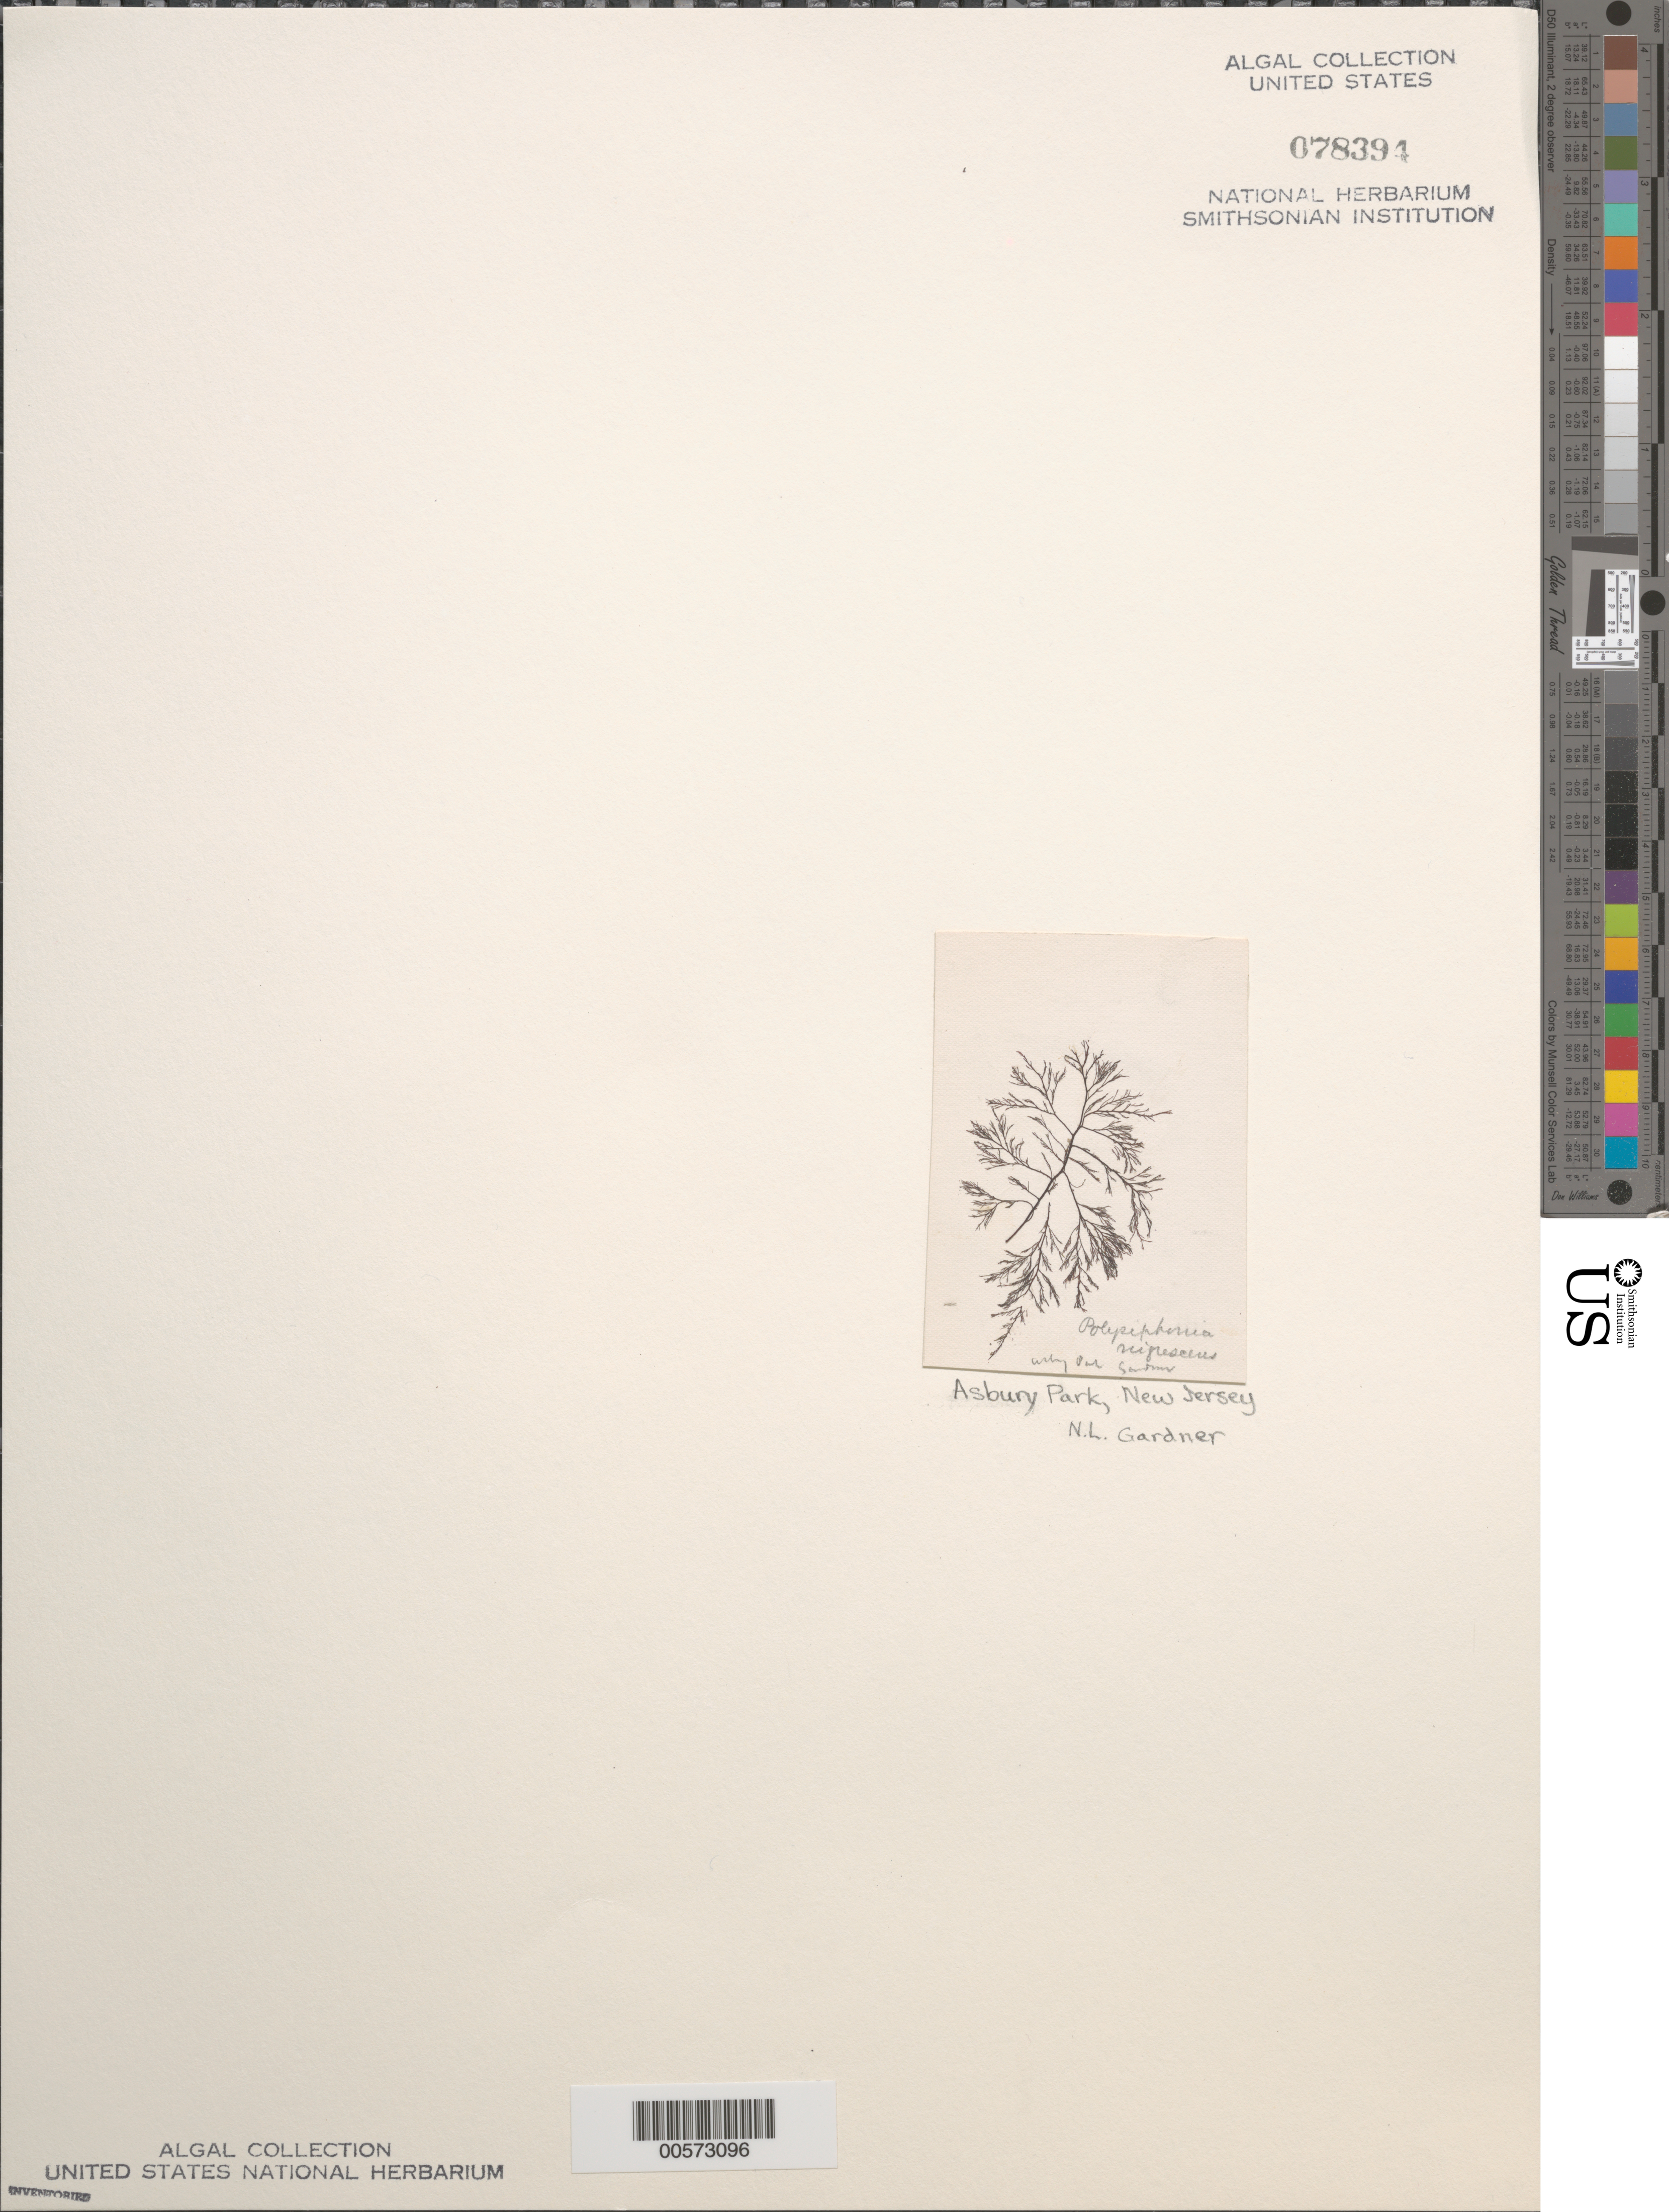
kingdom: Plantae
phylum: Rhodophyta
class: Florideophyceae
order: Ceramiales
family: Rhodomelaceae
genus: Vertebrata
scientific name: Vertebrata fucoides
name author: (Hudson) Kuntze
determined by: Algae name updating Project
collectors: N. Gardner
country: United States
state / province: New Jersey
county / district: Monmouth County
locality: Asbury Park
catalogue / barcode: US 78394